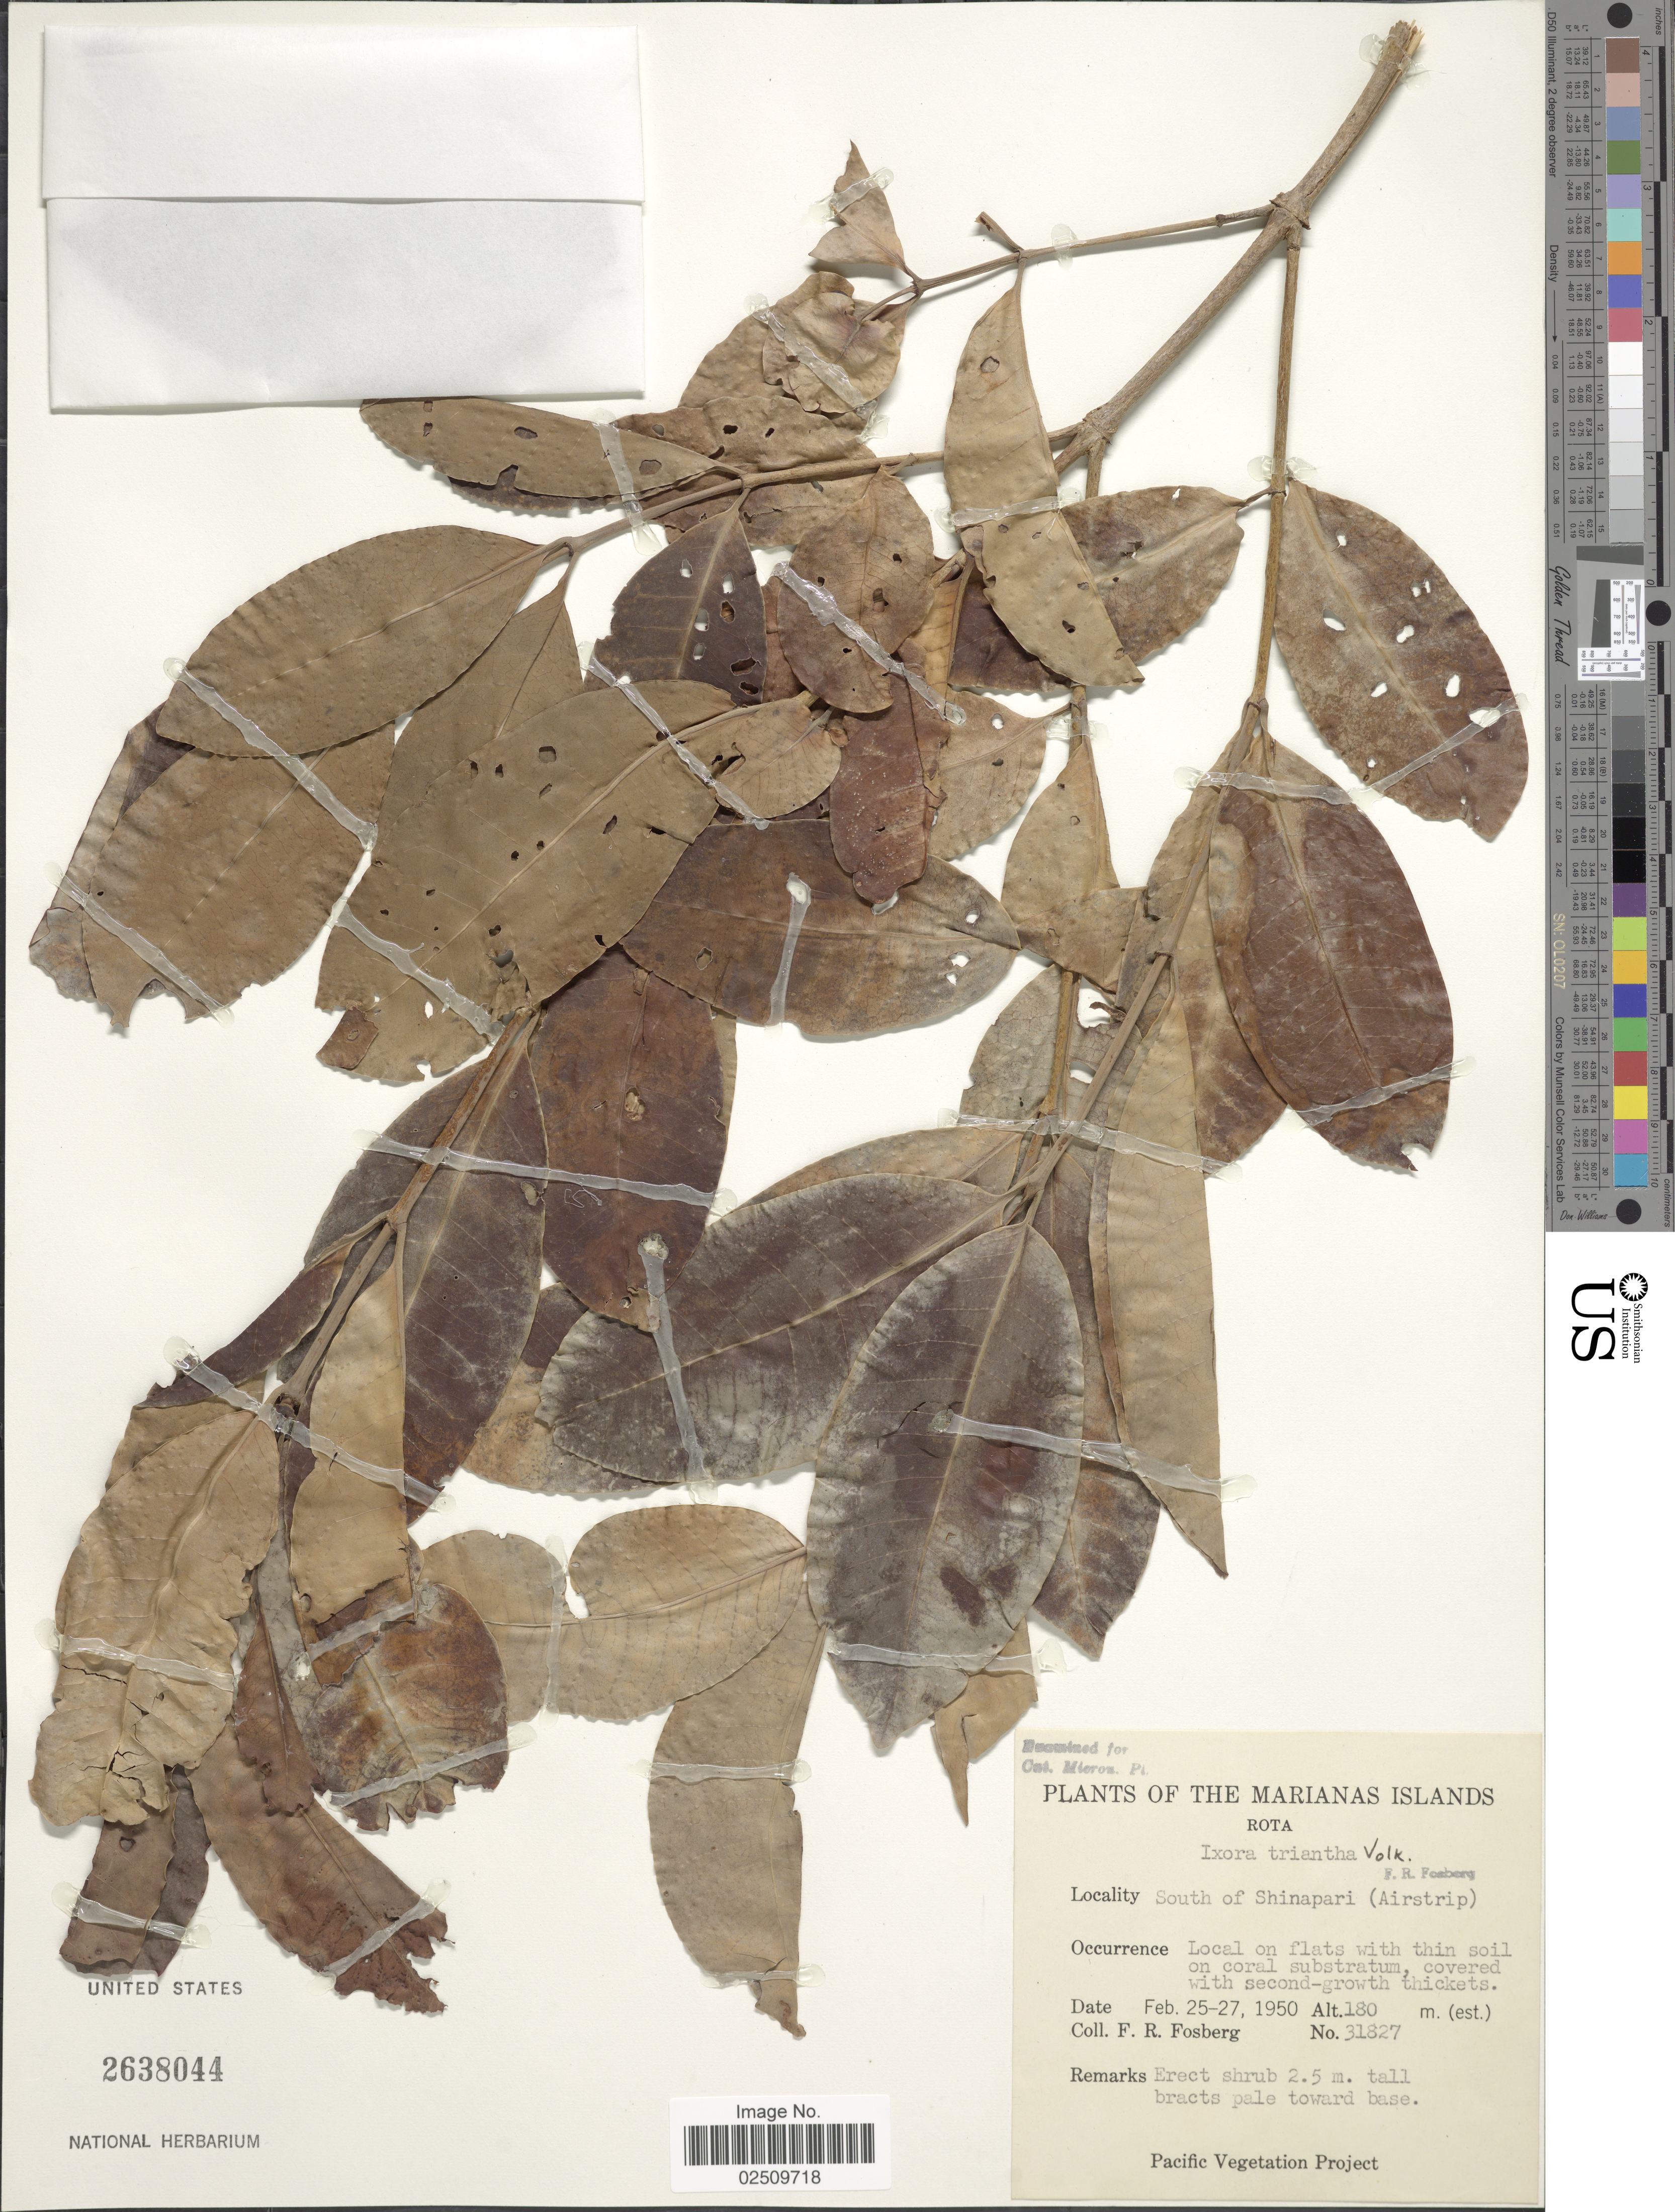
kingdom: Plantae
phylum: Tracheophyta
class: Magnoliopsida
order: Gentianales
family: Rubiaceae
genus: Ixora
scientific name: Ixora triantha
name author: Volkens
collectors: F. R. Fosberg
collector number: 31827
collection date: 1950-02-25/1950-02-27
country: Northern Mariana Islands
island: Rota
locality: Rota, South of Shinapari (Airstrip)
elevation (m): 180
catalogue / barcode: US 2638044